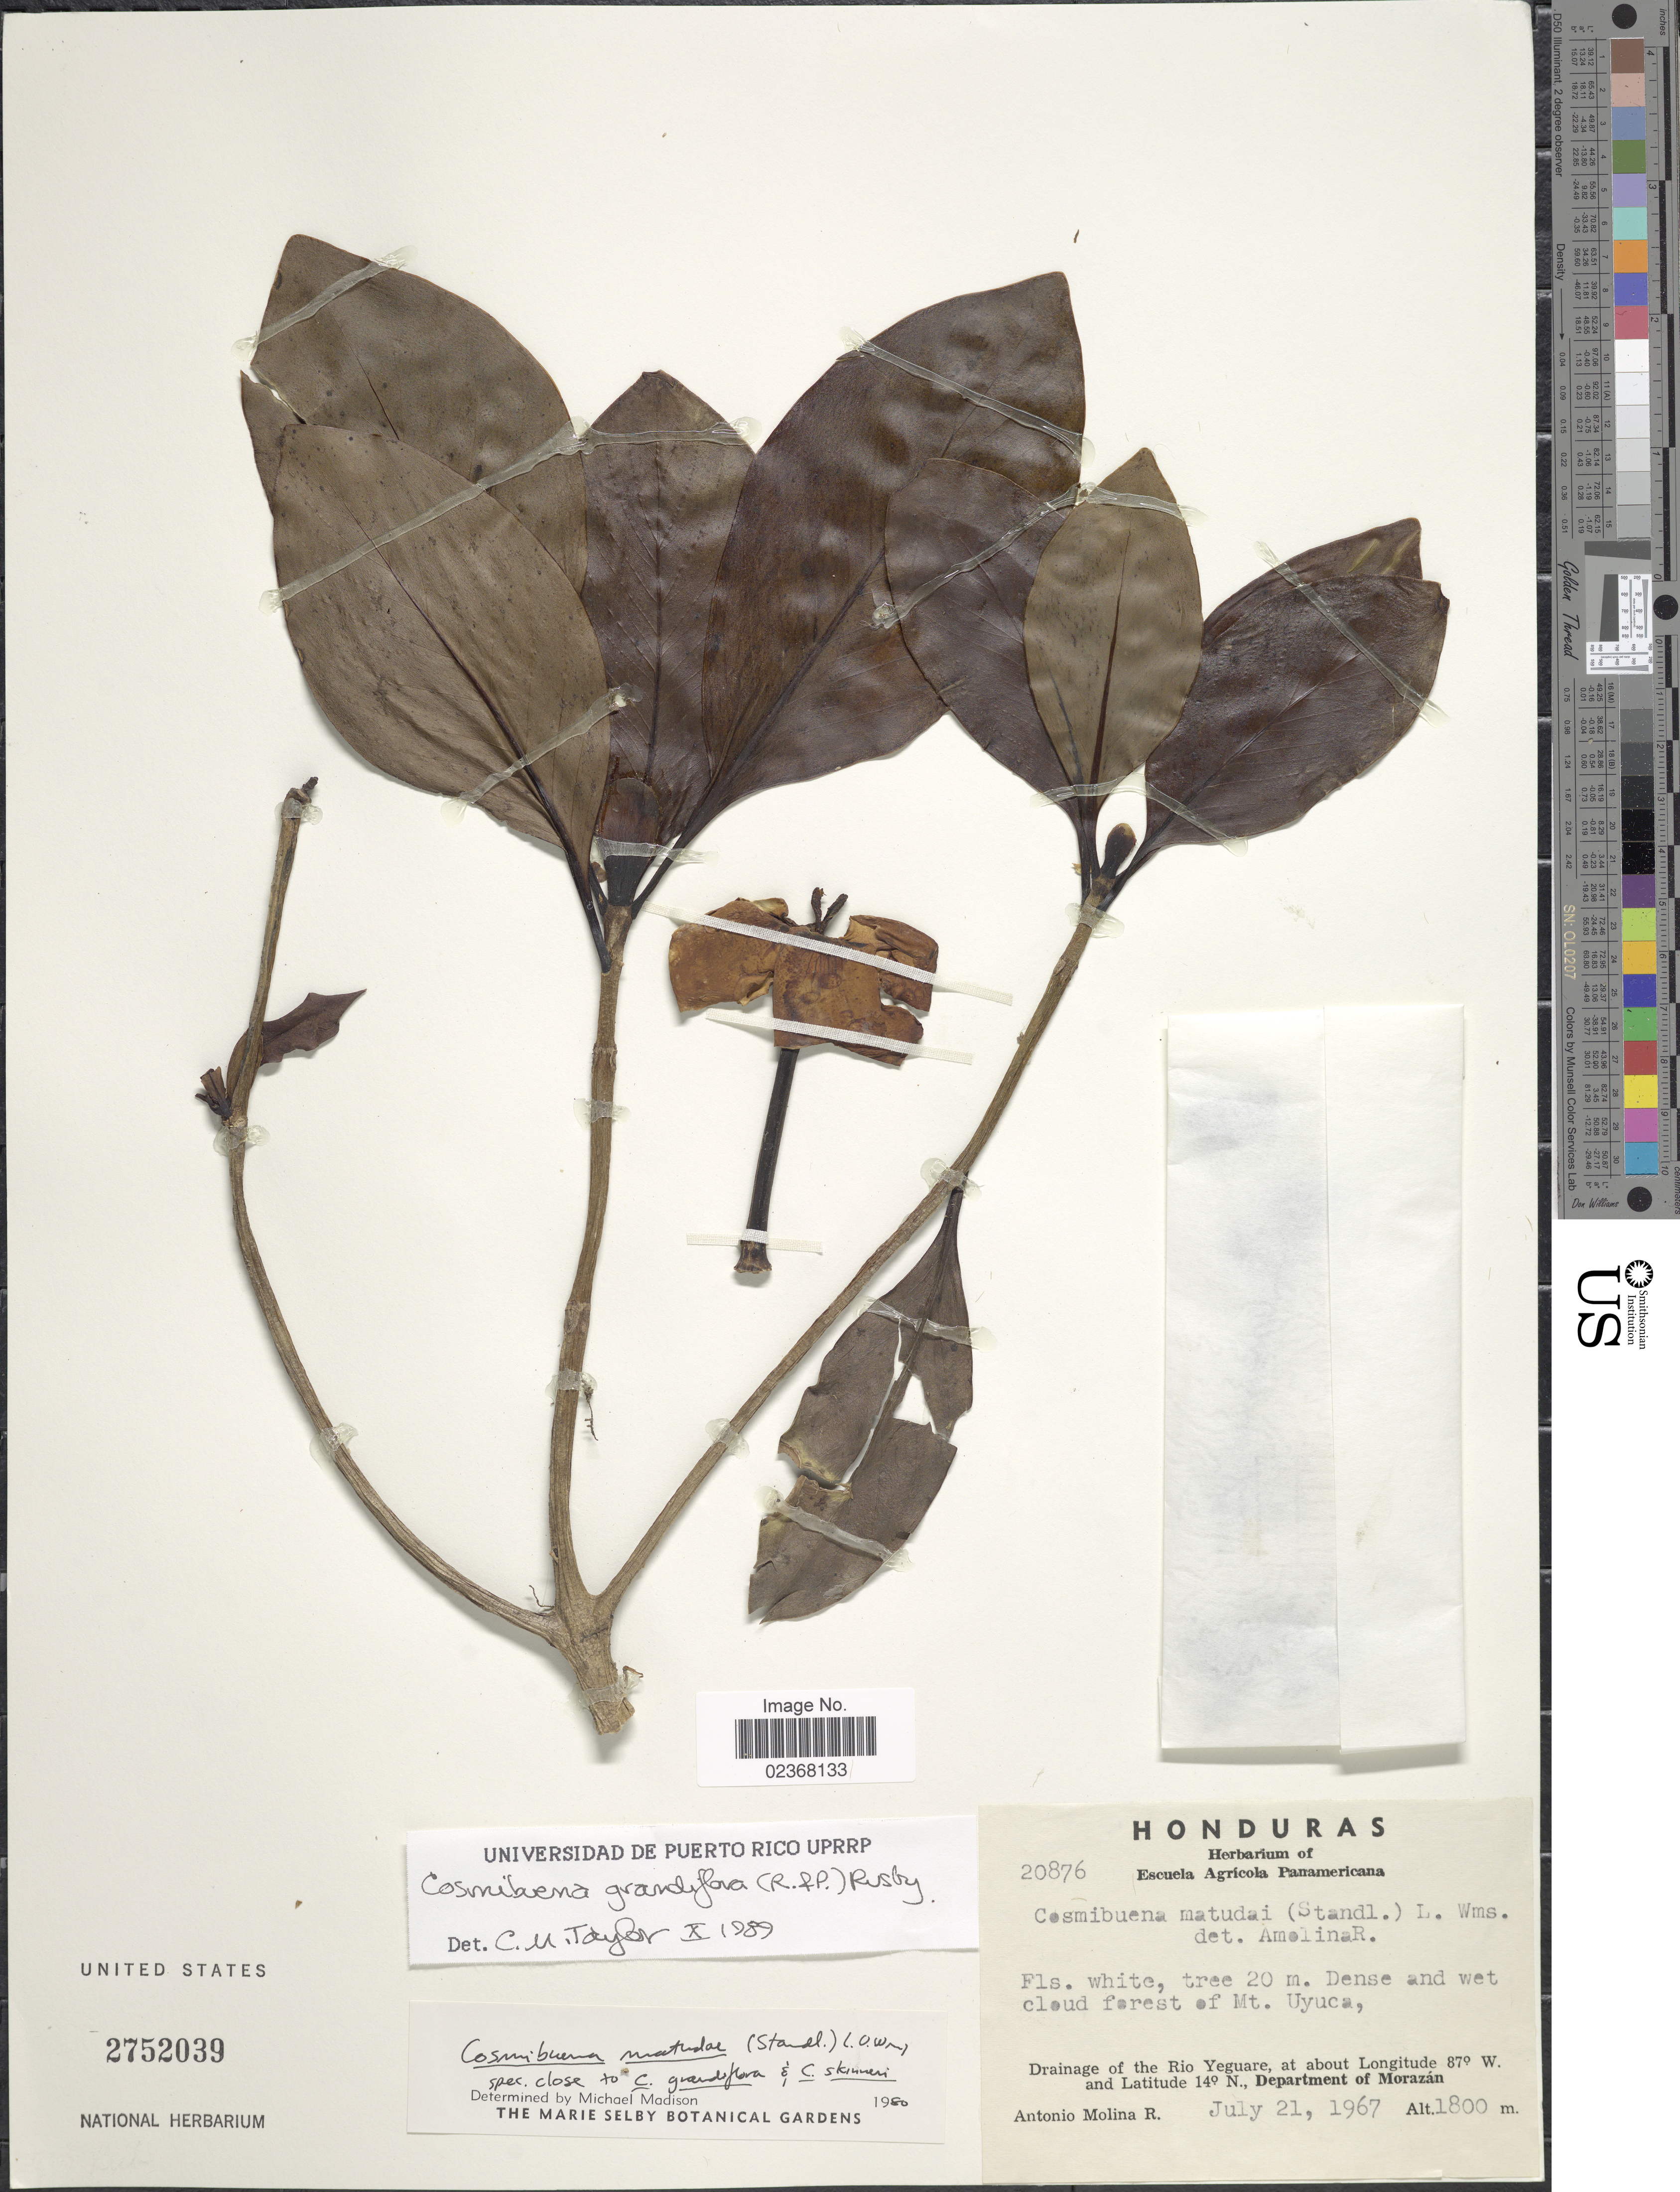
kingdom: Plantae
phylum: Tracheophyta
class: Magnoliopsida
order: Gentianales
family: Rubiaceae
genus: Cosmibuena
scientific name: Cosmibuena grandiflora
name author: (Rose & Pav.) Rusby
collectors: A. Molina R.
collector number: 20876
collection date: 1967-07-21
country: Honduras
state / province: Fco. Morazán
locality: Drainage of the Rio Yeguare, Department of Morazan, Dense and wet cloud forest of Mt. Uyuca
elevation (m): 1800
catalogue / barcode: US 2752039